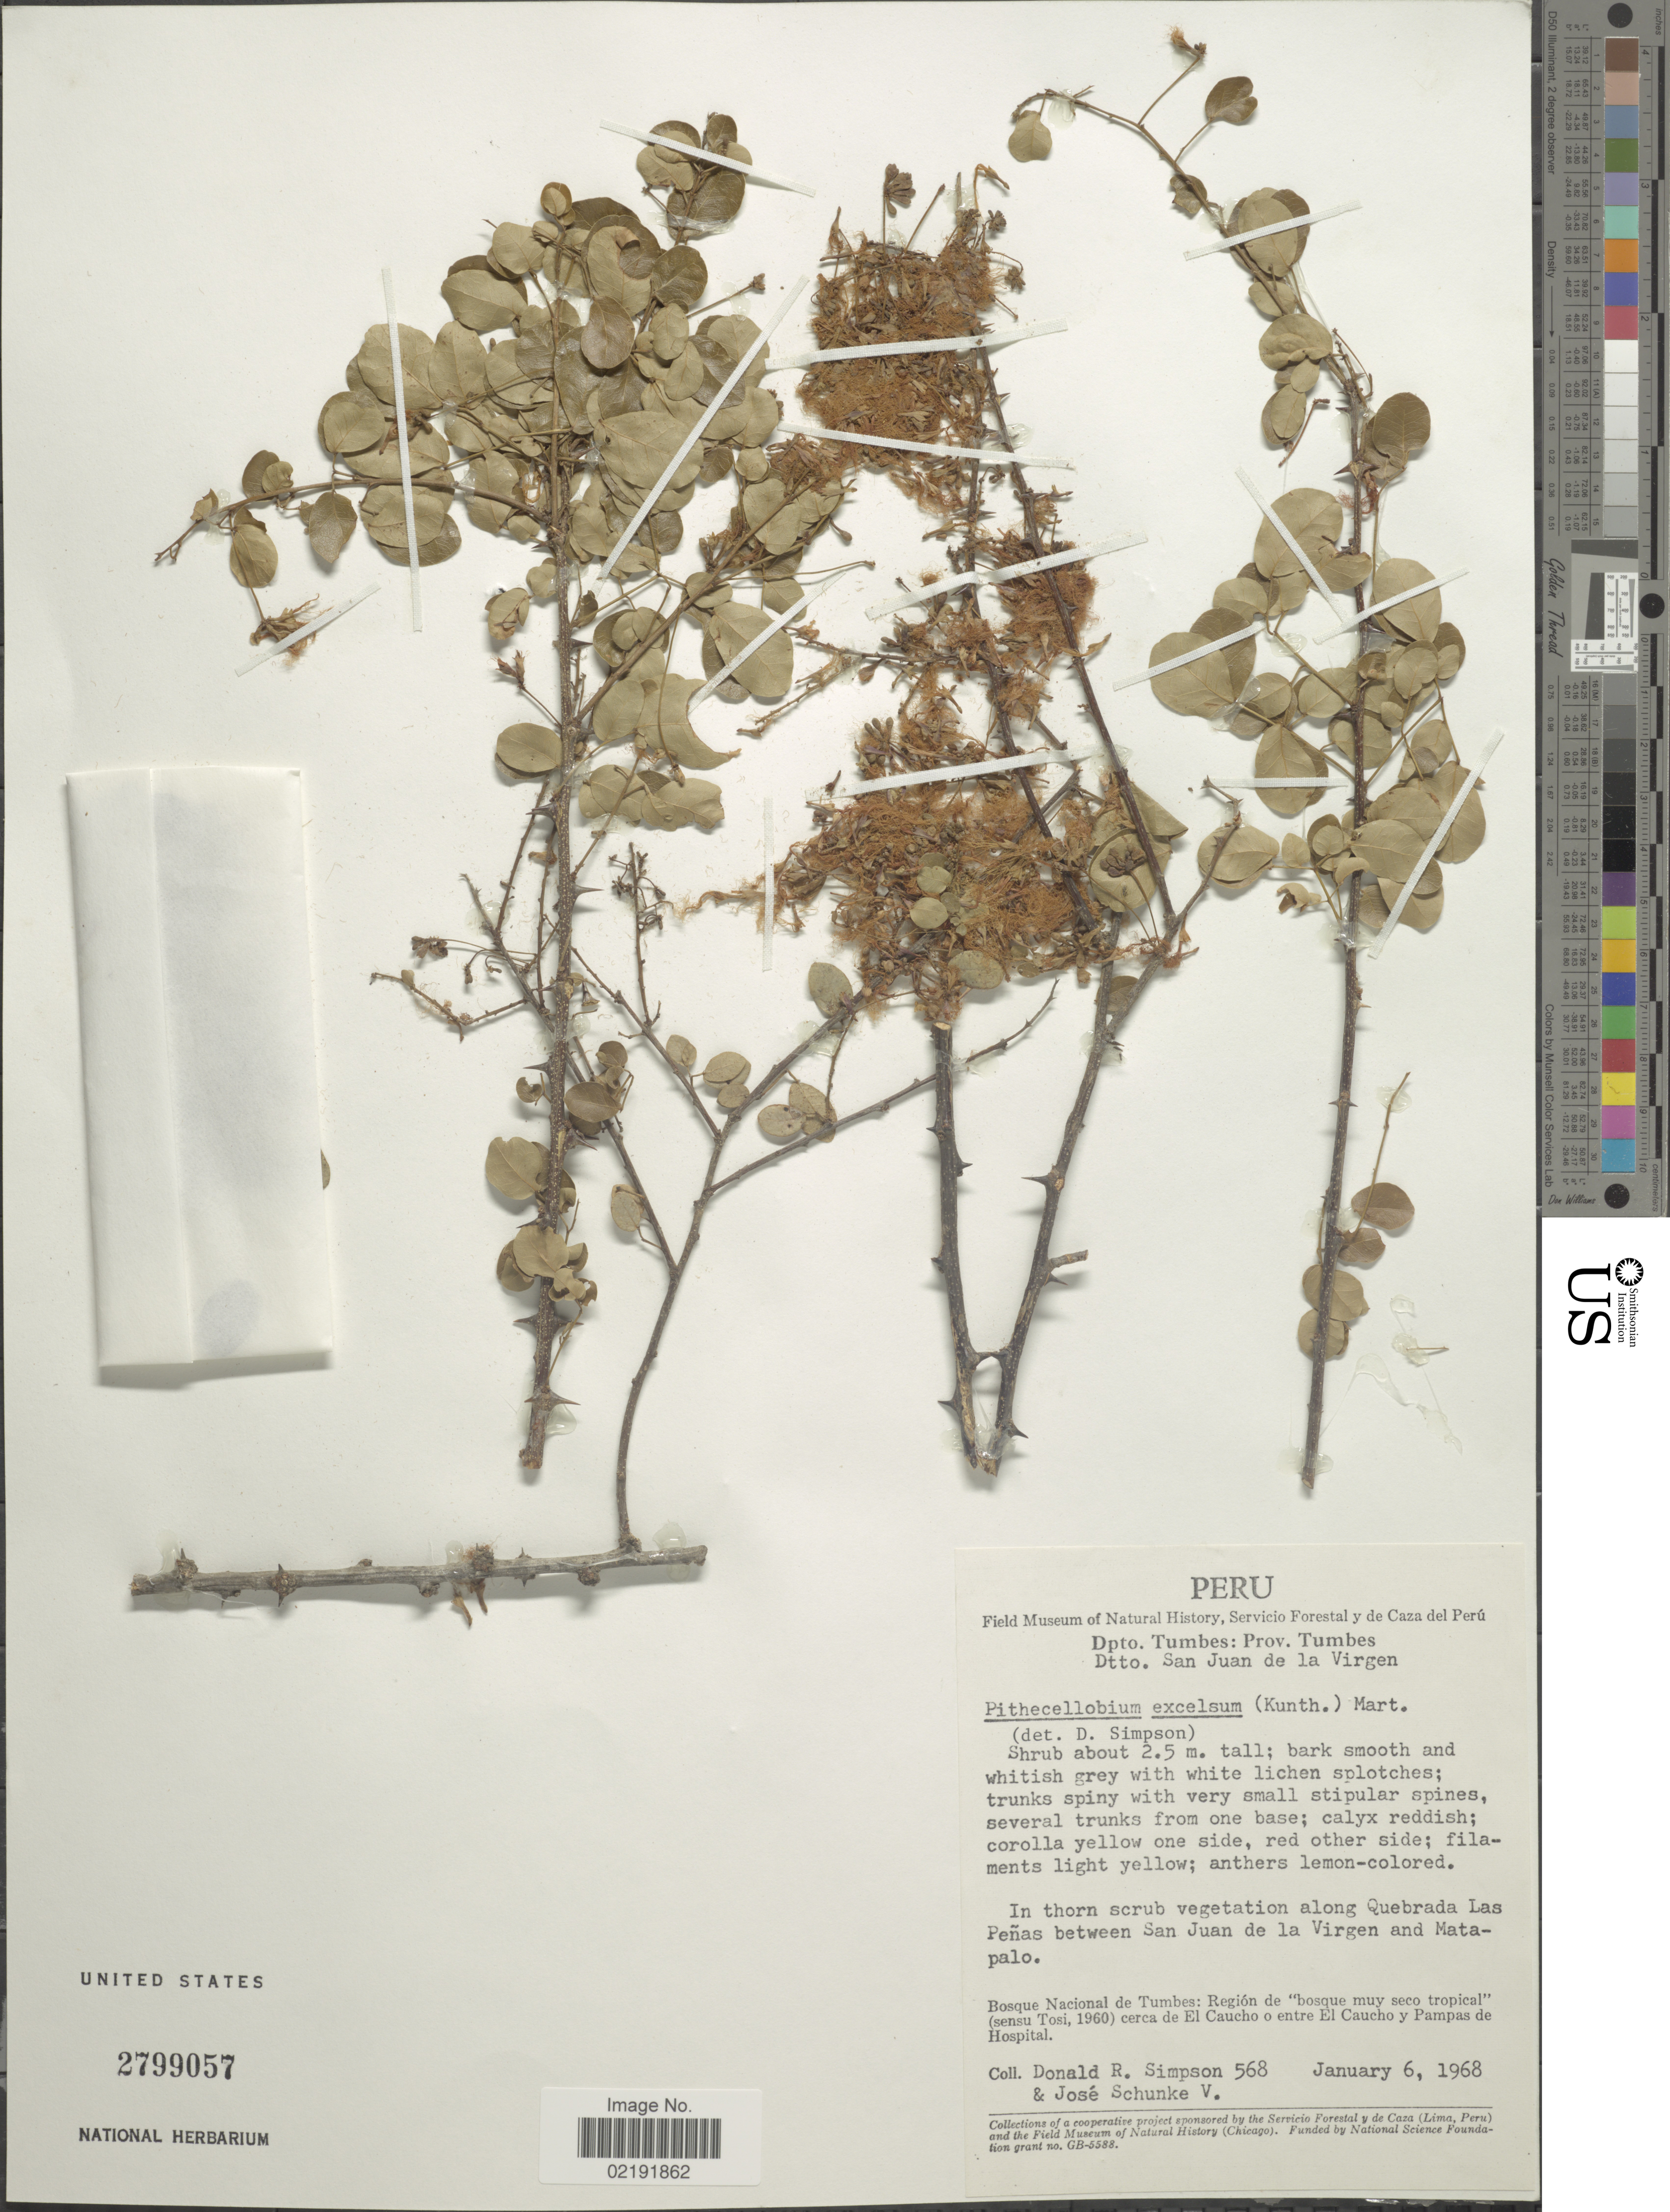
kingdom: Plantae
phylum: Tracheophyta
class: Magnoliopsida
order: Fabales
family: Fabaceae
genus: Pithecellobium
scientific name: Pithecellobium excelsum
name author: (Kunth) Mart.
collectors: D. R. Simpson & J. Schunke Vigo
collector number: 568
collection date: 1968-01-06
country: Peru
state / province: Tumbes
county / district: Tumbes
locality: Dpto. Tumbes: Prov. Tumbes. Dtto. San Juan de la Virgen. Bosque Nacional de Tumbes: Región de "bosque muy seco tropical" (sensu Tosi, 1960) cerca de El Caucho entre El Caucho y Pampas de Hospital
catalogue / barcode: US 2799057